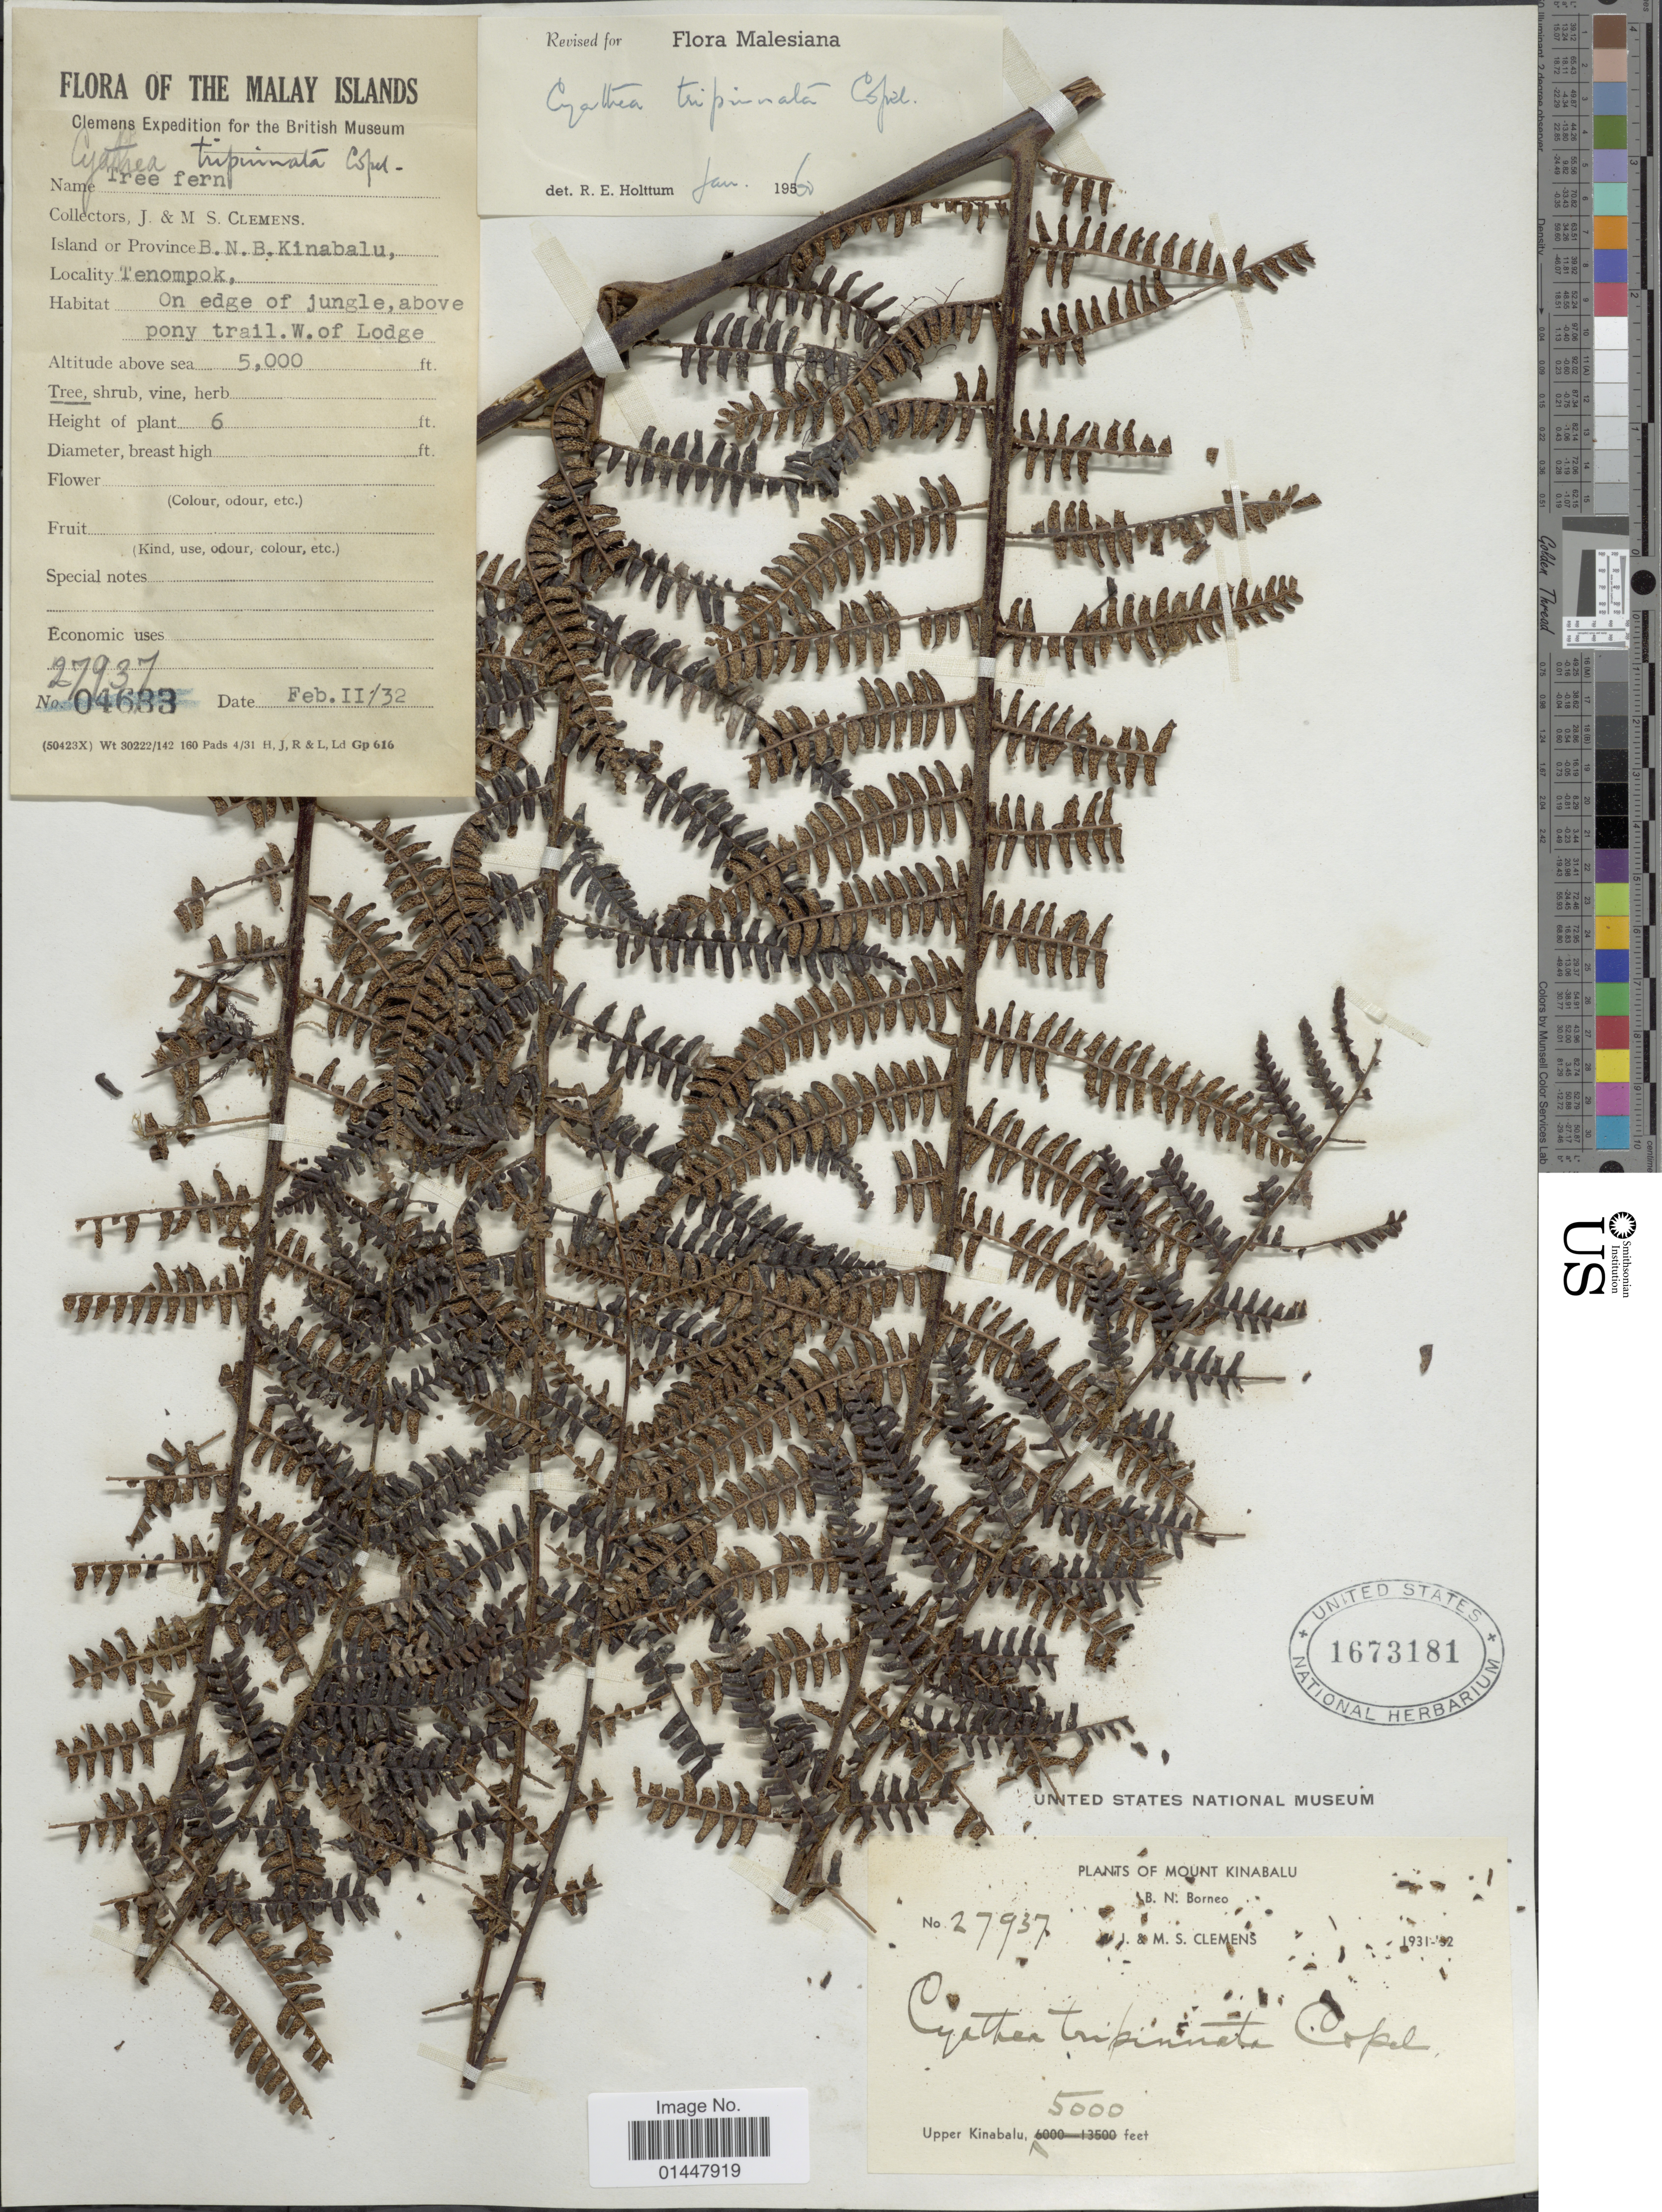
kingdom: Plantae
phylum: Tracheophyta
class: Polypodiopsida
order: Cyatheales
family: Cyatheaceae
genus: Sphaeropteris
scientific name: Sphaeropteris tripinnata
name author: (Copel.) R.M. Tryon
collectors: J. Clemens & M. S. Clemens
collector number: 27937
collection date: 1932-02-11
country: Malaysia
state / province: Sabah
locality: Mount Kinabalu, B.N. Borneo, Upper Kinabalu, Tenompok. On edge of ungle, above pony trail. W. of Lodge. Malay islands.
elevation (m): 1524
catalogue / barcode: US 1673181